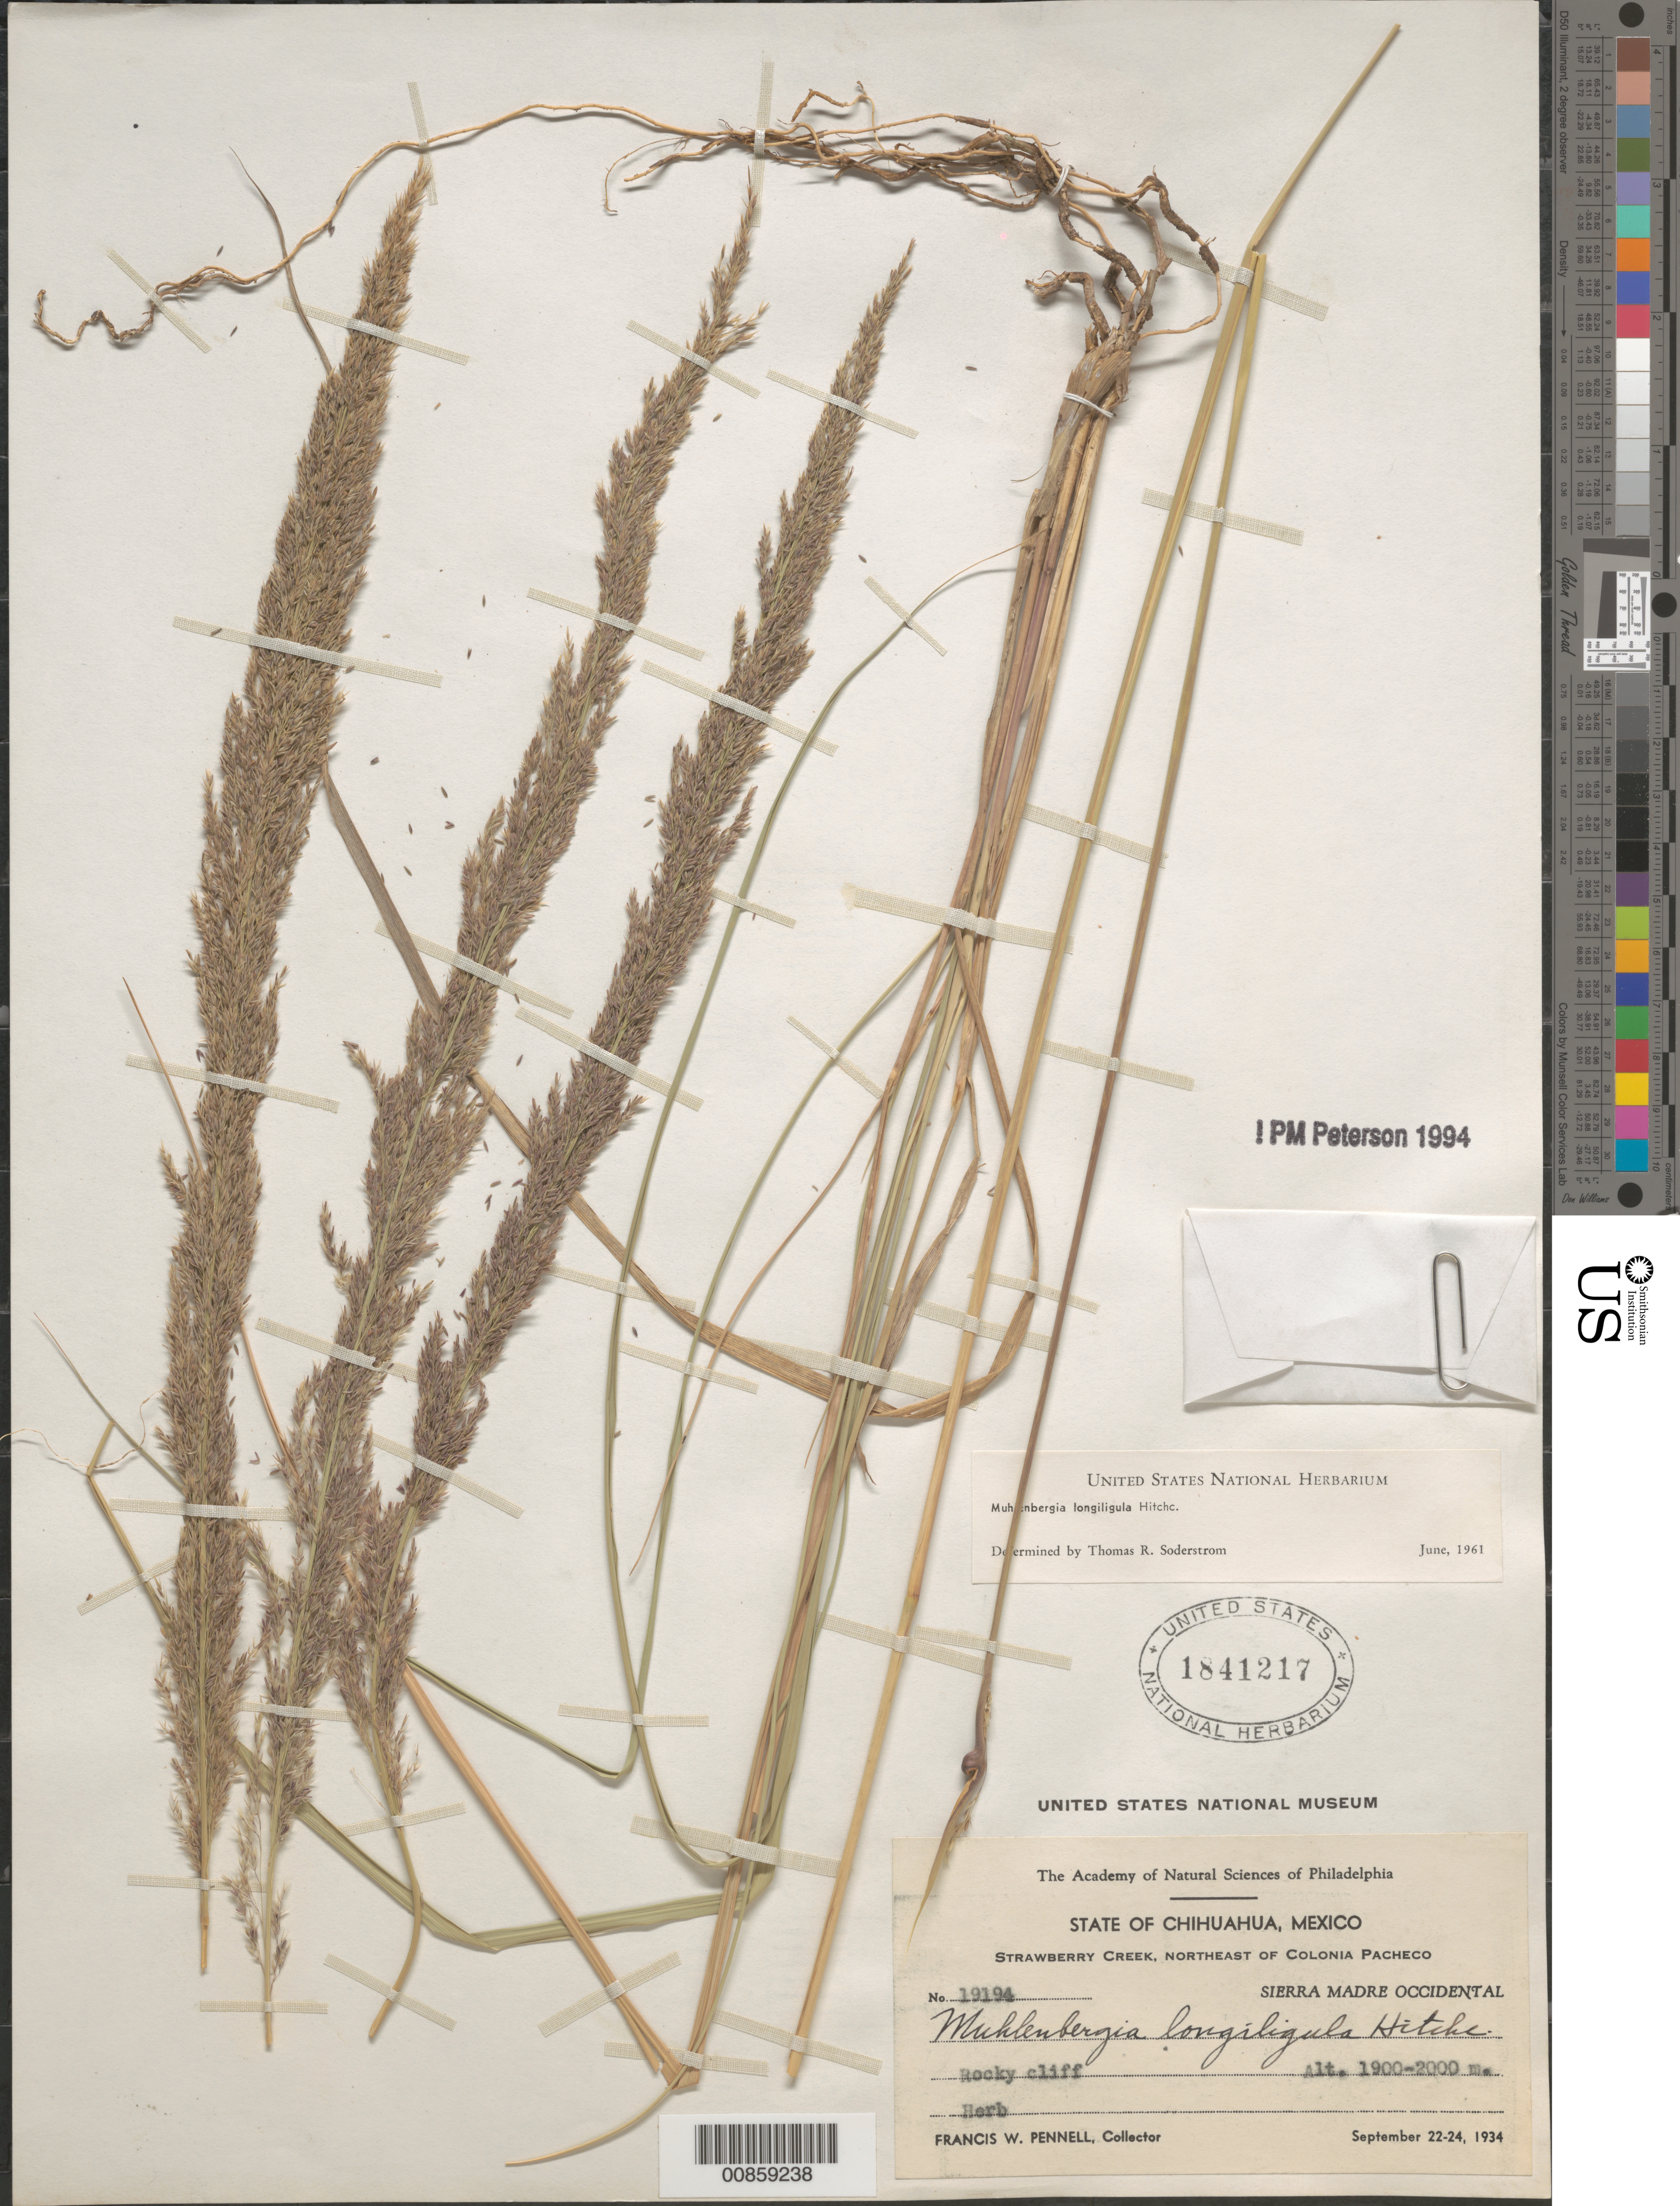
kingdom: Plantae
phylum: Tracheophyta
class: Liliopsida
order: Poales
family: Poaceae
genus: Muhlenbergia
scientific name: Muhlenbergia longiligula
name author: Hitchc.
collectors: F. W. Pennell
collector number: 19194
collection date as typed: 22 Sep 1934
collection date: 1934-09-22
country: Mexico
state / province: Chihuahua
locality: Starwberry creek, NE of Colonia Pacheco, Chih.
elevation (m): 1900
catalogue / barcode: US 1841217